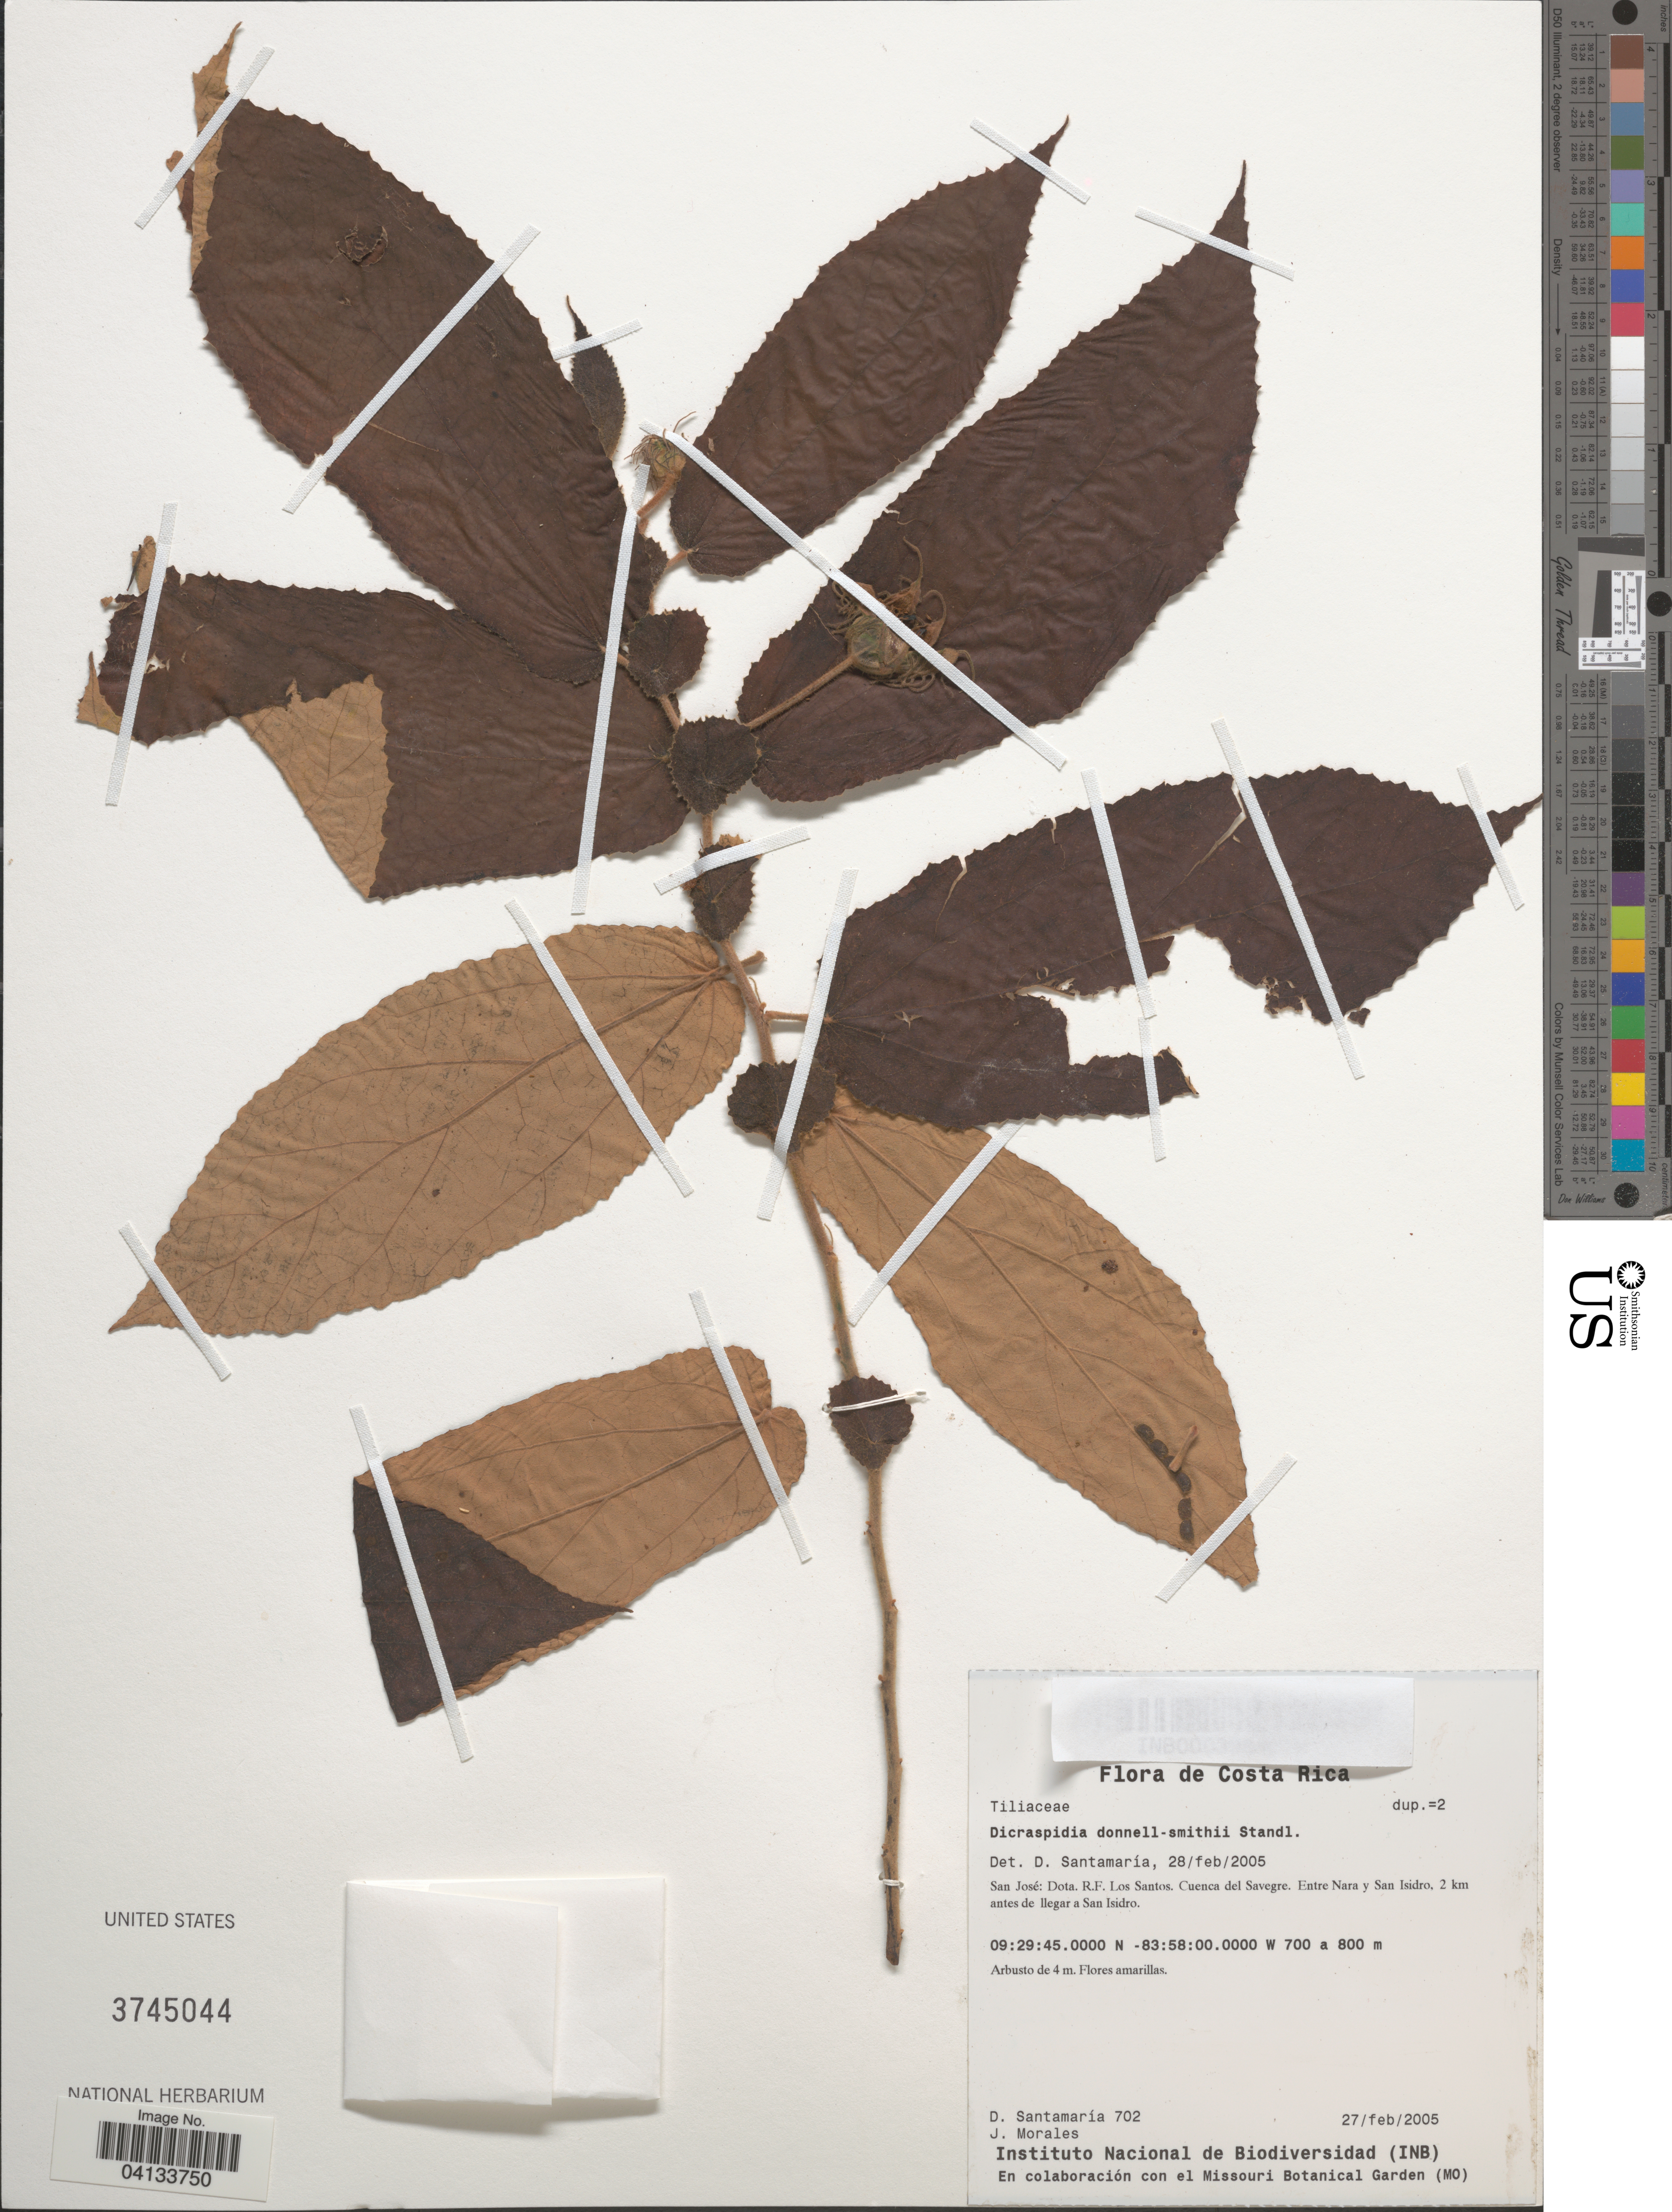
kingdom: Plantae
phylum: Tracheophyta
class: Magnoliopsida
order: Malvales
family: Muntingiaceae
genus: Dicraspidia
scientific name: Dicraspidia donnell-smithii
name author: Standl.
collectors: D. Santamaria & J. Morales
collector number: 702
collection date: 2005-02-27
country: Costa Rica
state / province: San José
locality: Dota. R.F. Los Santos. Cuenca del Savegre. Entre Nara y San Isidro, 2 km antes de llegar a San Isidro.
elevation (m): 700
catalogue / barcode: US 3745044